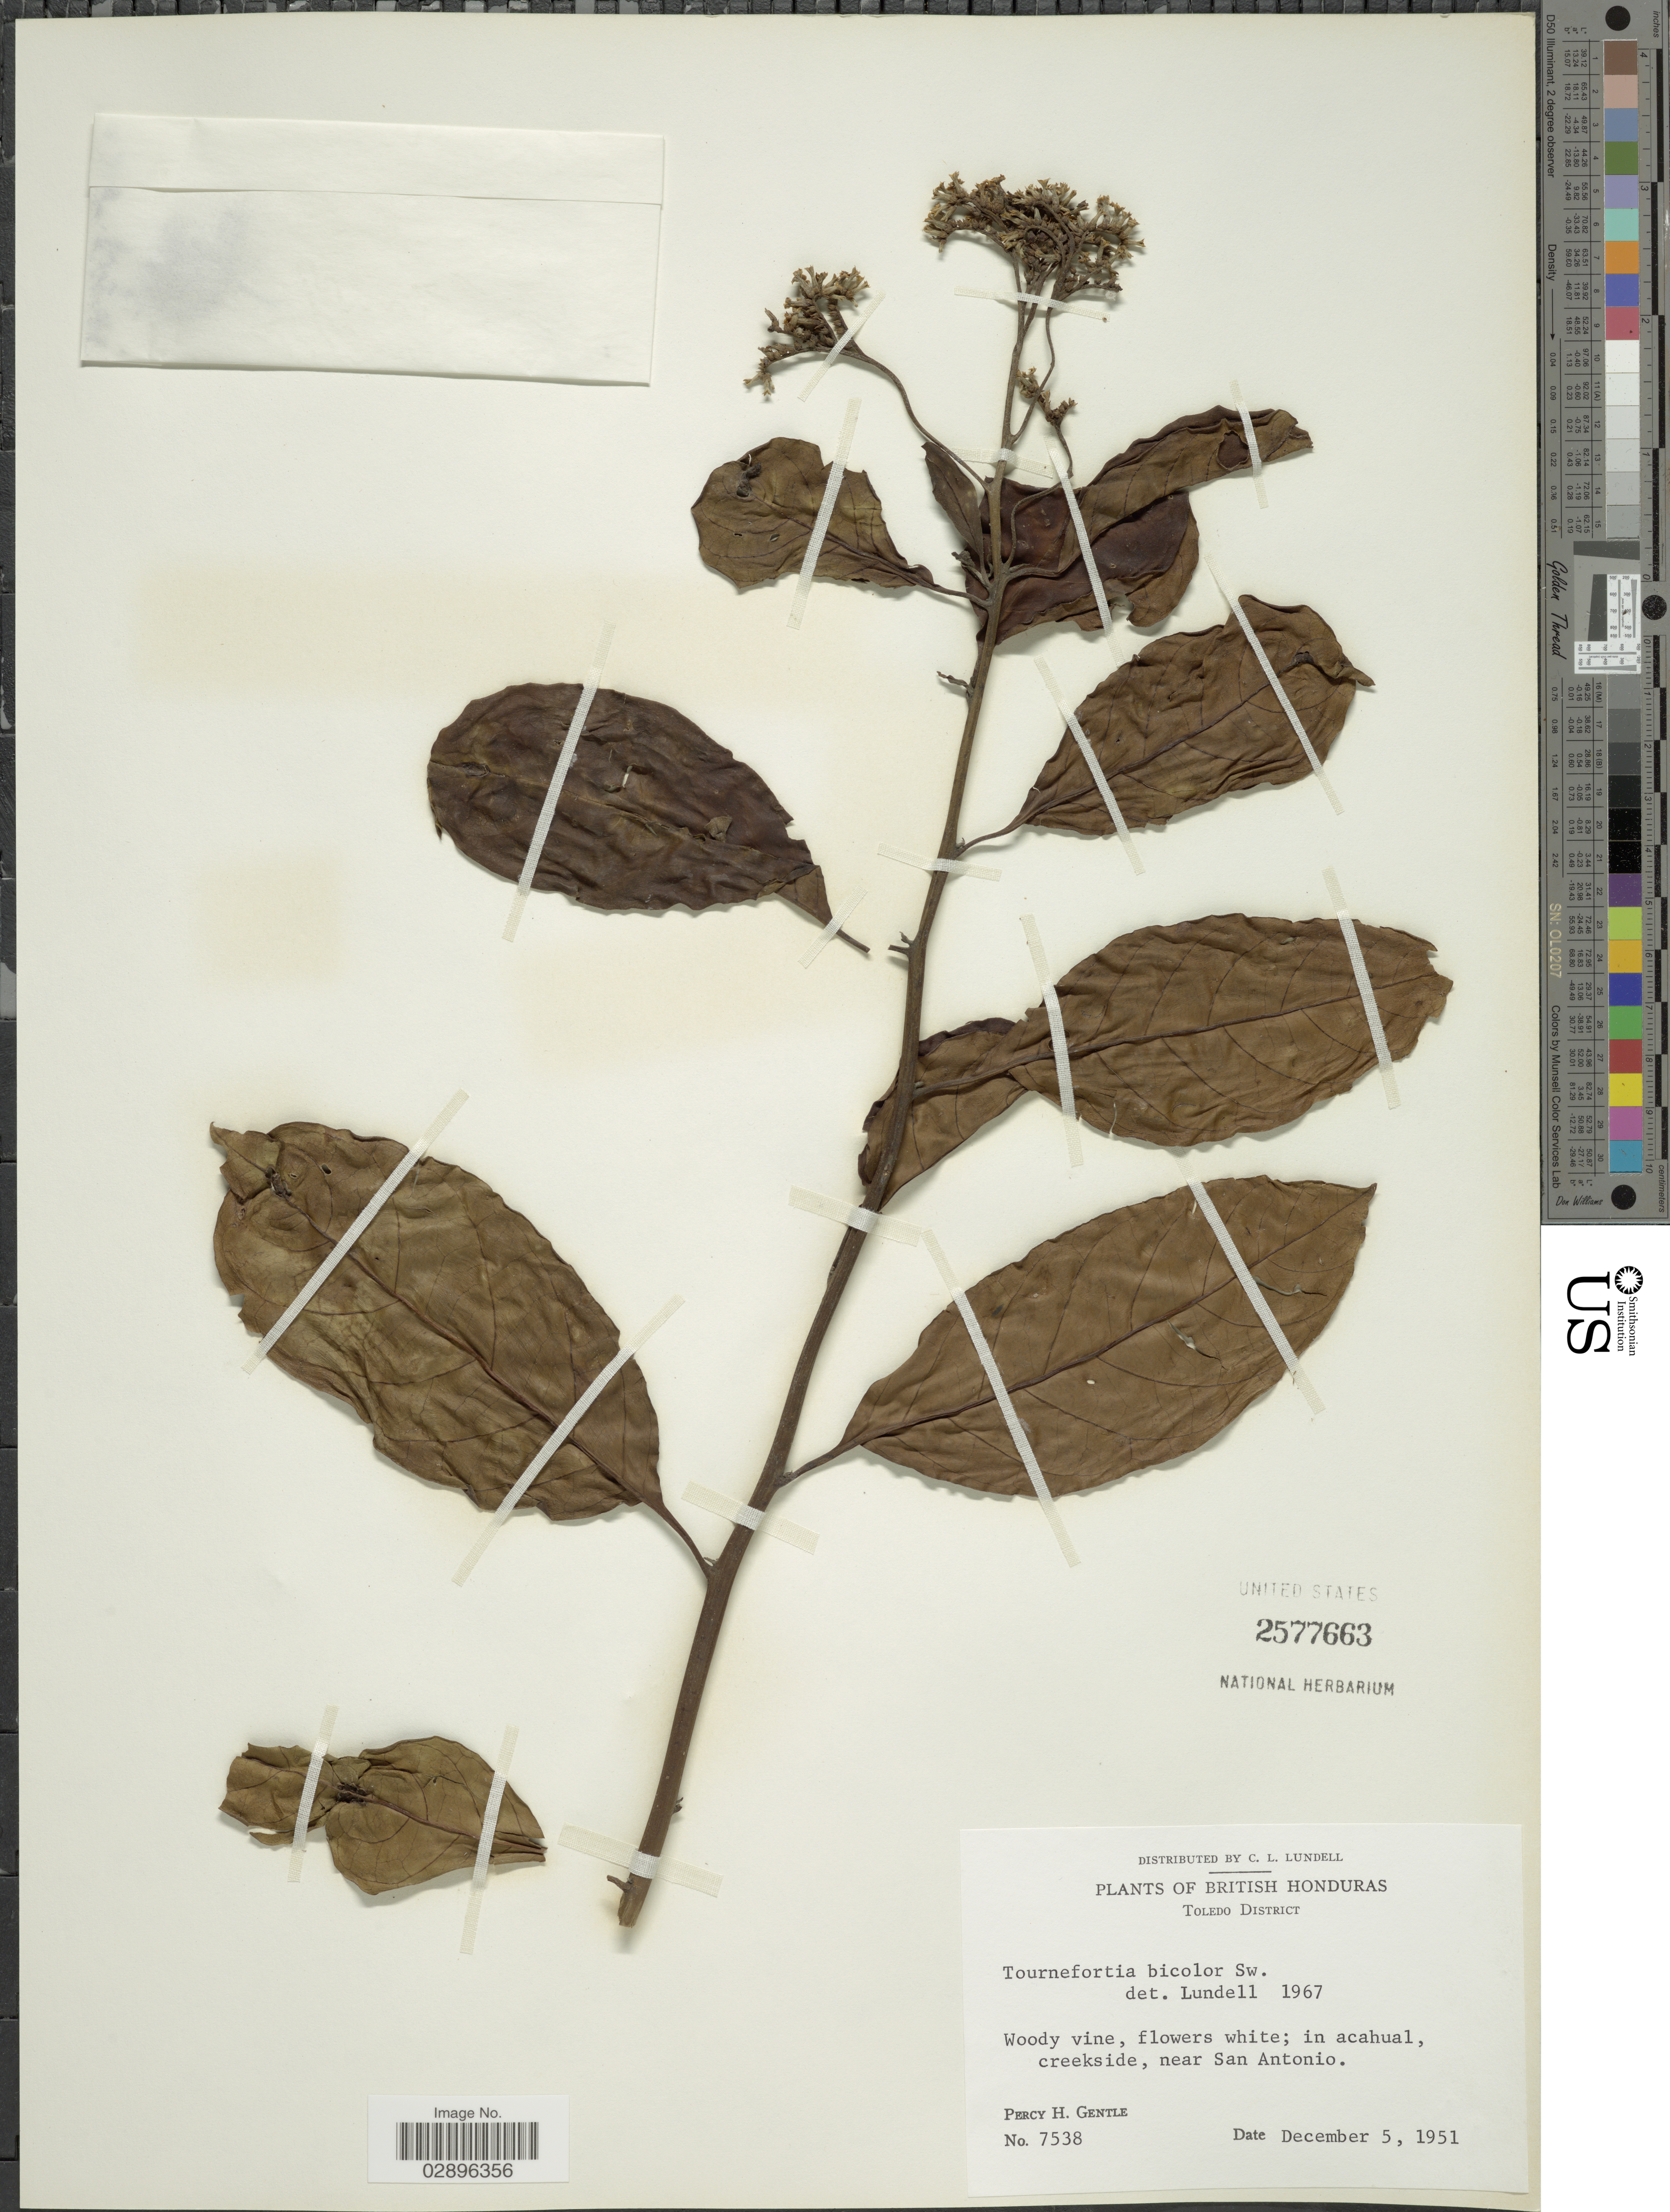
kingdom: Plantae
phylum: Tracheophyta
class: Magnoliopsida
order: Boraginales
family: Heliotropiaceae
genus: Tournefortia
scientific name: Tournefortia bicolor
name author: Sw.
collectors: P. H. Gentle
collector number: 7538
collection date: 1951-12-05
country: Belize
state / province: Toledo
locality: British Honduras, Toledo District. Creekside, near San Antonio.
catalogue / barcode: US 2577663